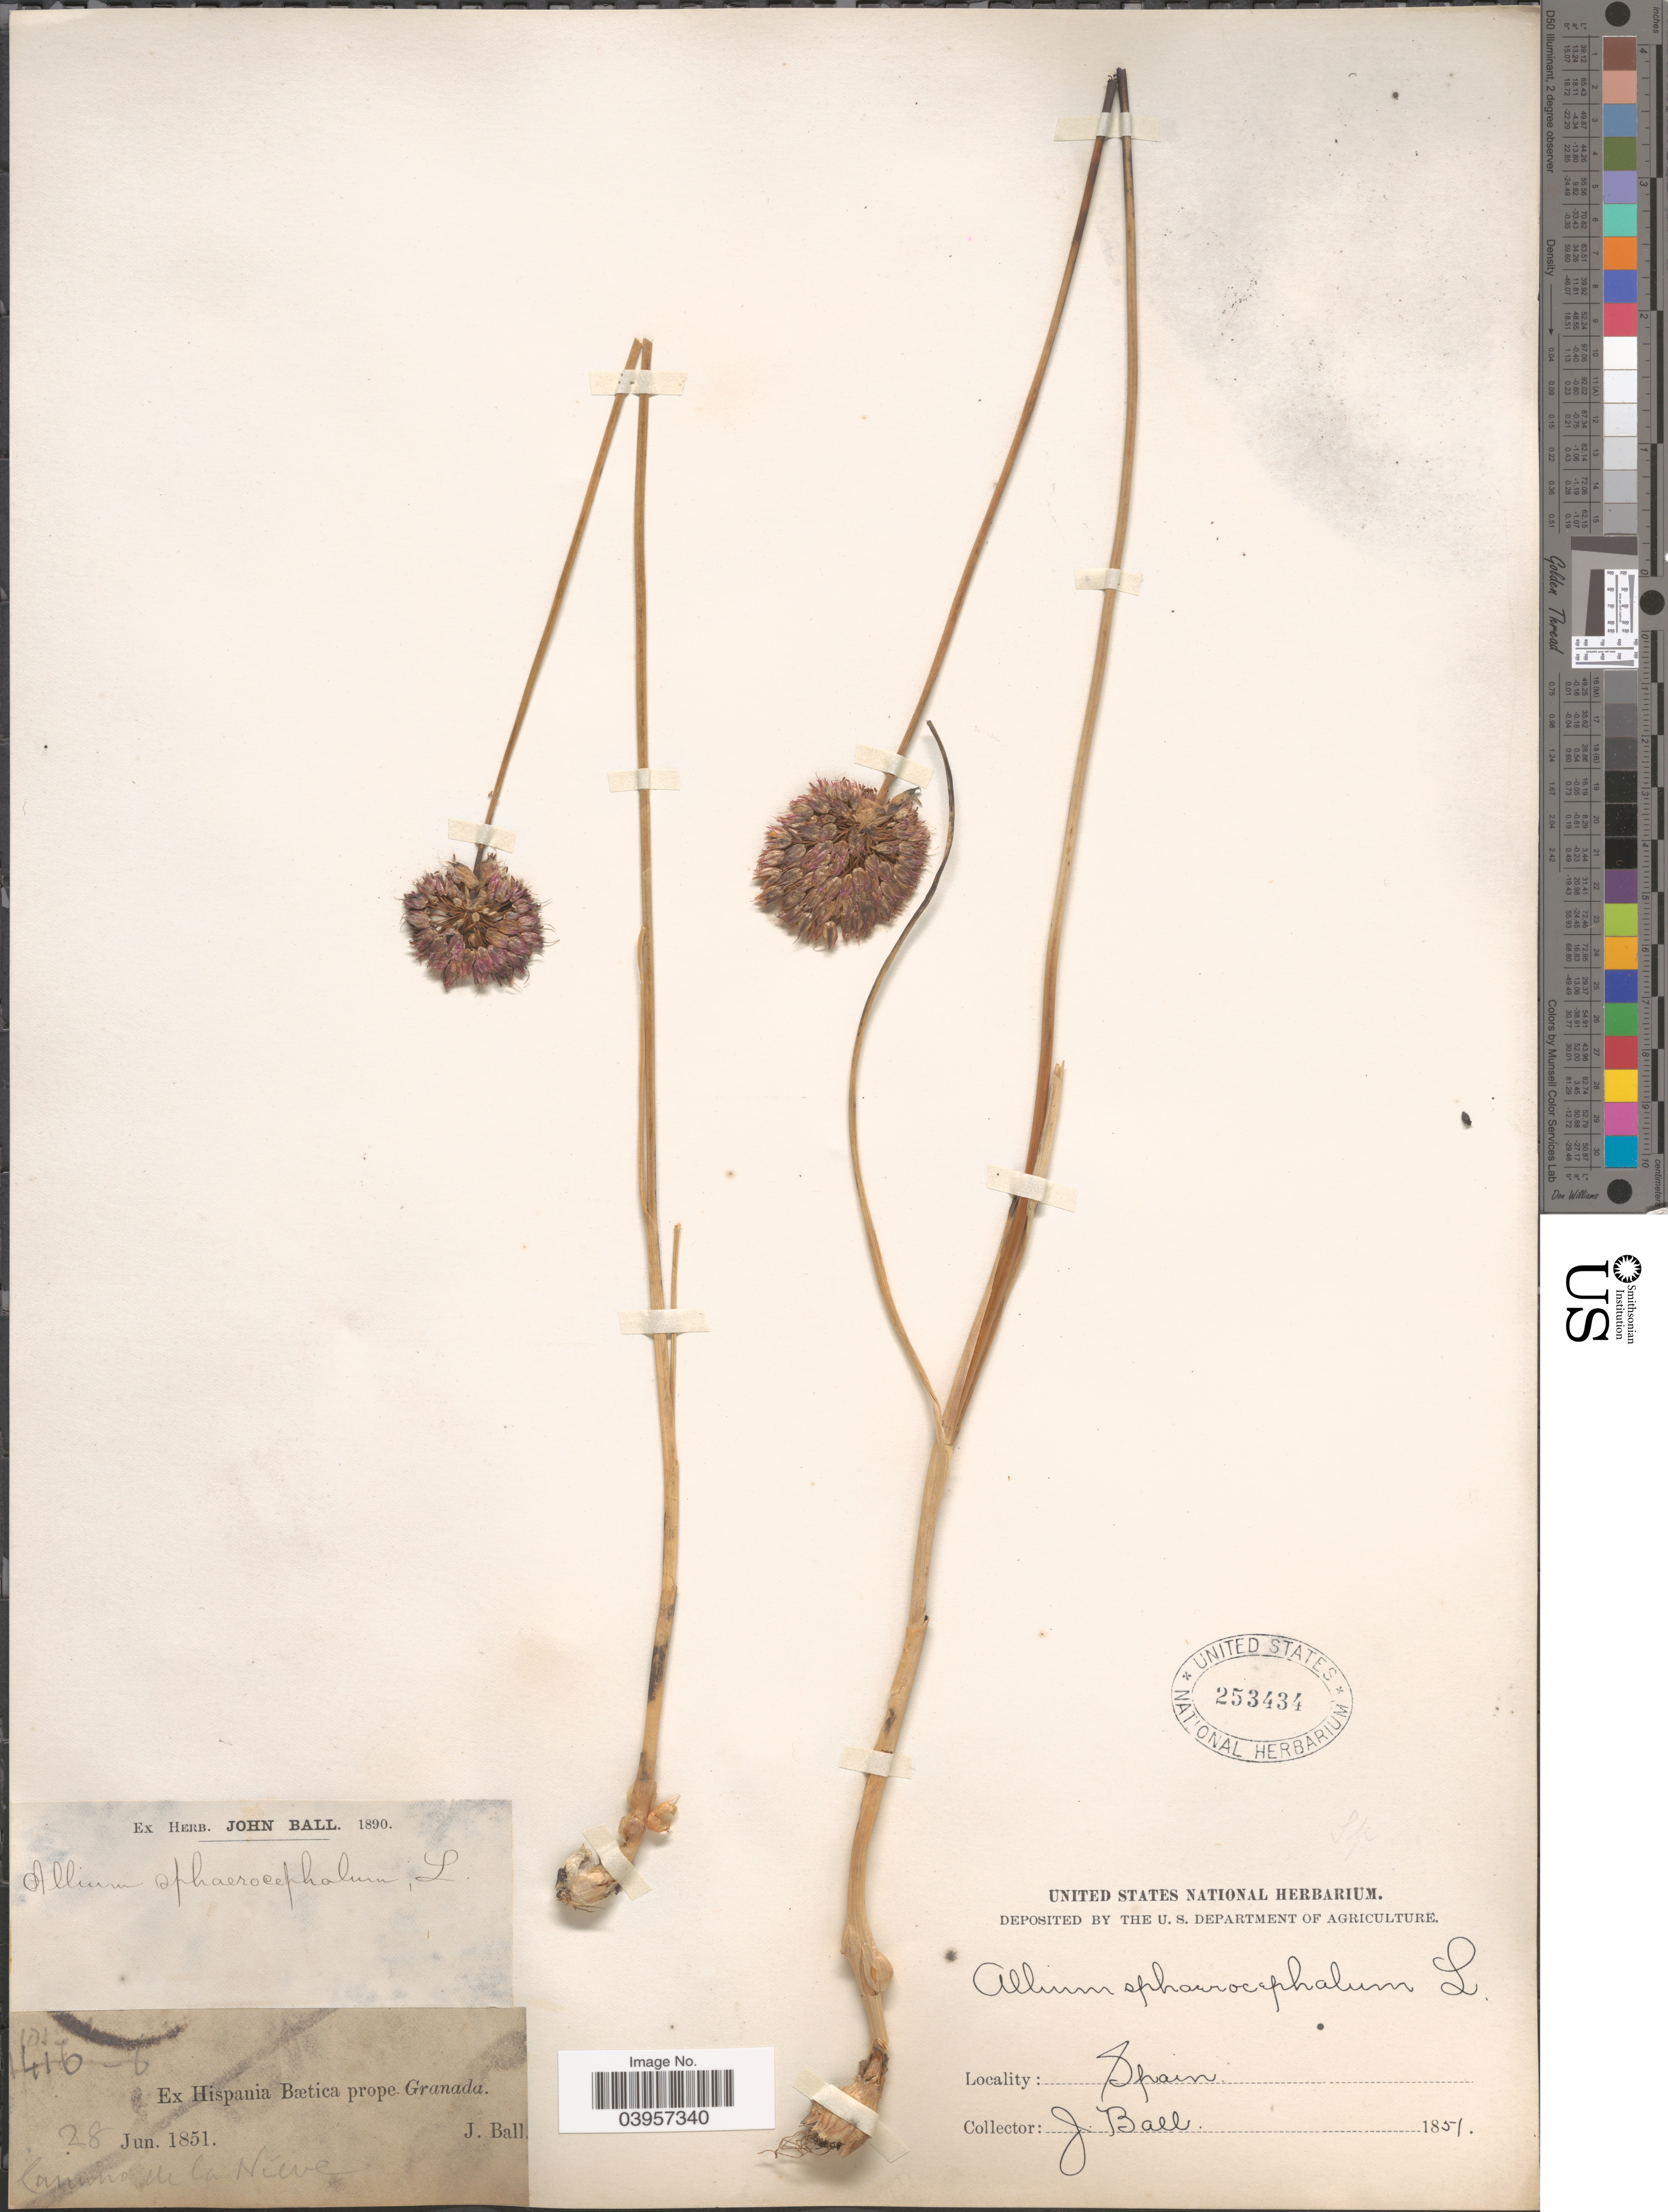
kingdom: Plantae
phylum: Tracheophyta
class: Liliopsida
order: Asparagales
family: Amaryllidaceae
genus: Allium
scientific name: Allium sphaerocephalum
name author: L.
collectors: J. Ball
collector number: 416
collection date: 1851-06-28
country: Spain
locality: Ex Hispania Bætica prope. Granada. Camino de la Níeve.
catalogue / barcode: US 253434